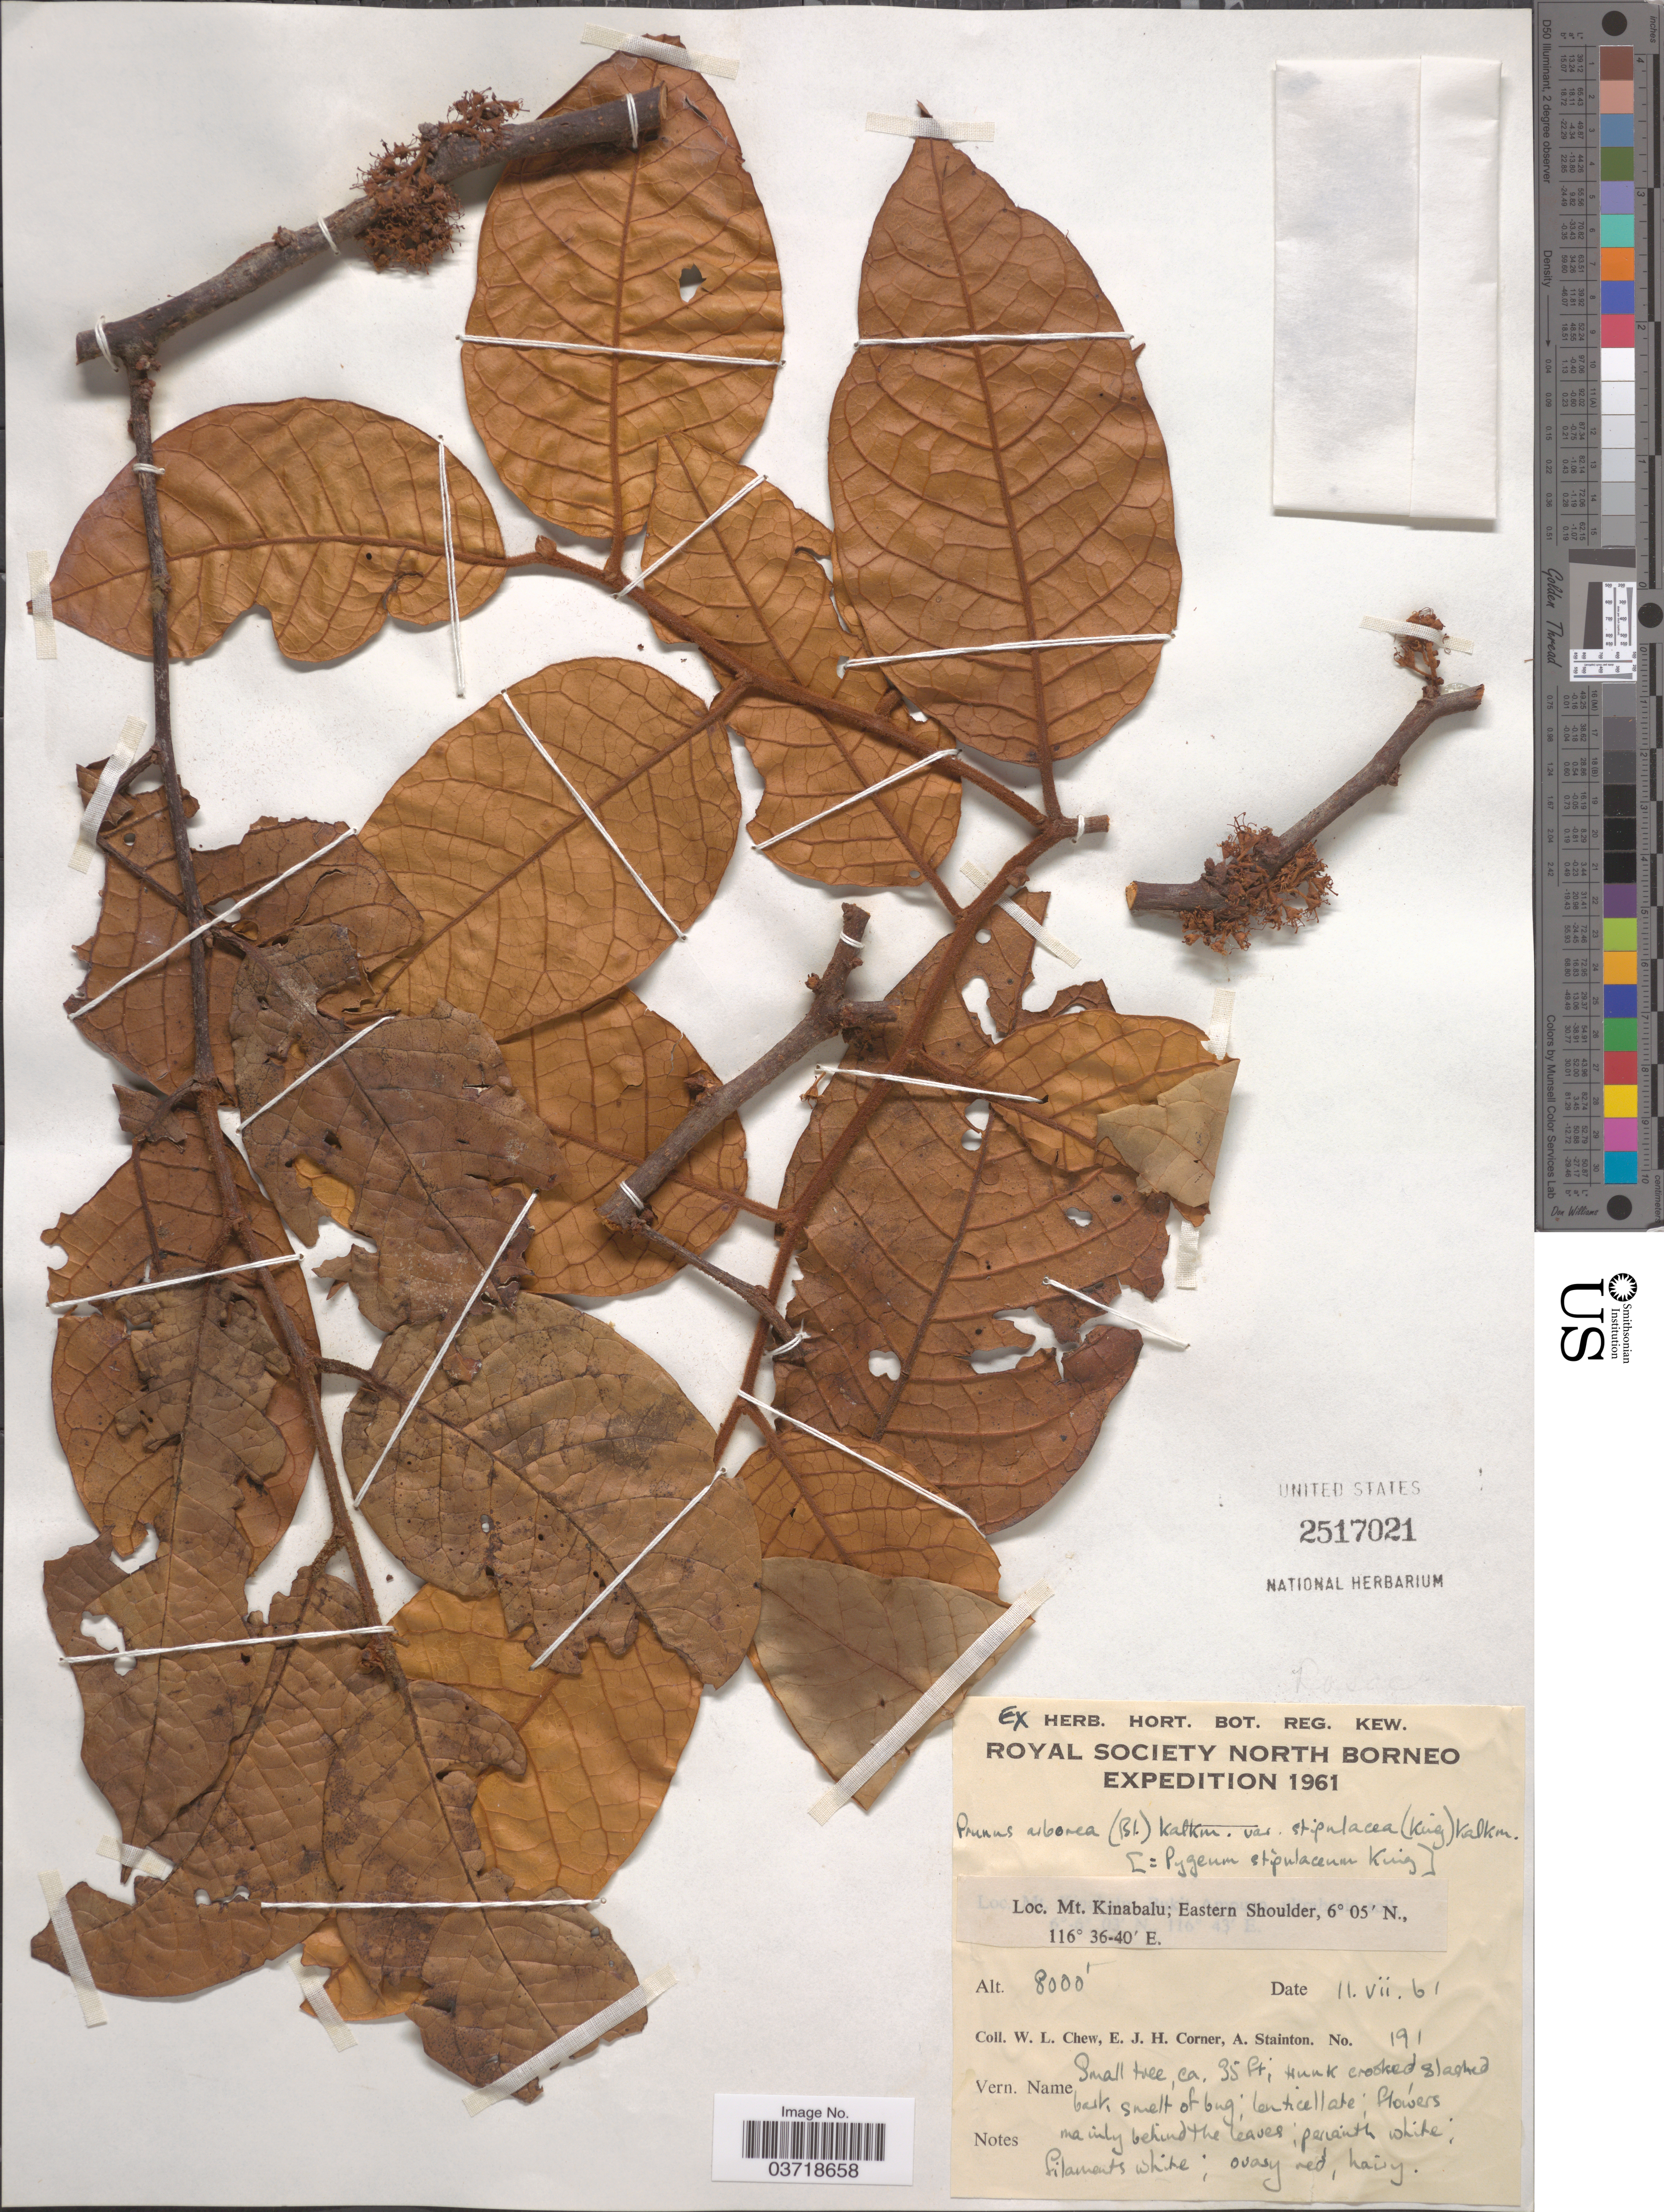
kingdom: Plantae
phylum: Tracheophyta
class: Magnoliopsida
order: Rosales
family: Rosaceae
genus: Prunus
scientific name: Prunus arborea var. stipulacea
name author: (Blume) Kalkman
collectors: W. Chew, E. Corner & A. Stainton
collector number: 191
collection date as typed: Transcribed d/m/y: 11/7/61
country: Malaysia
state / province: Sabah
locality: Mt. Kinabalu; Eastern Shoulder.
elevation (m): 2438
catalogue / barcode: US 2517021